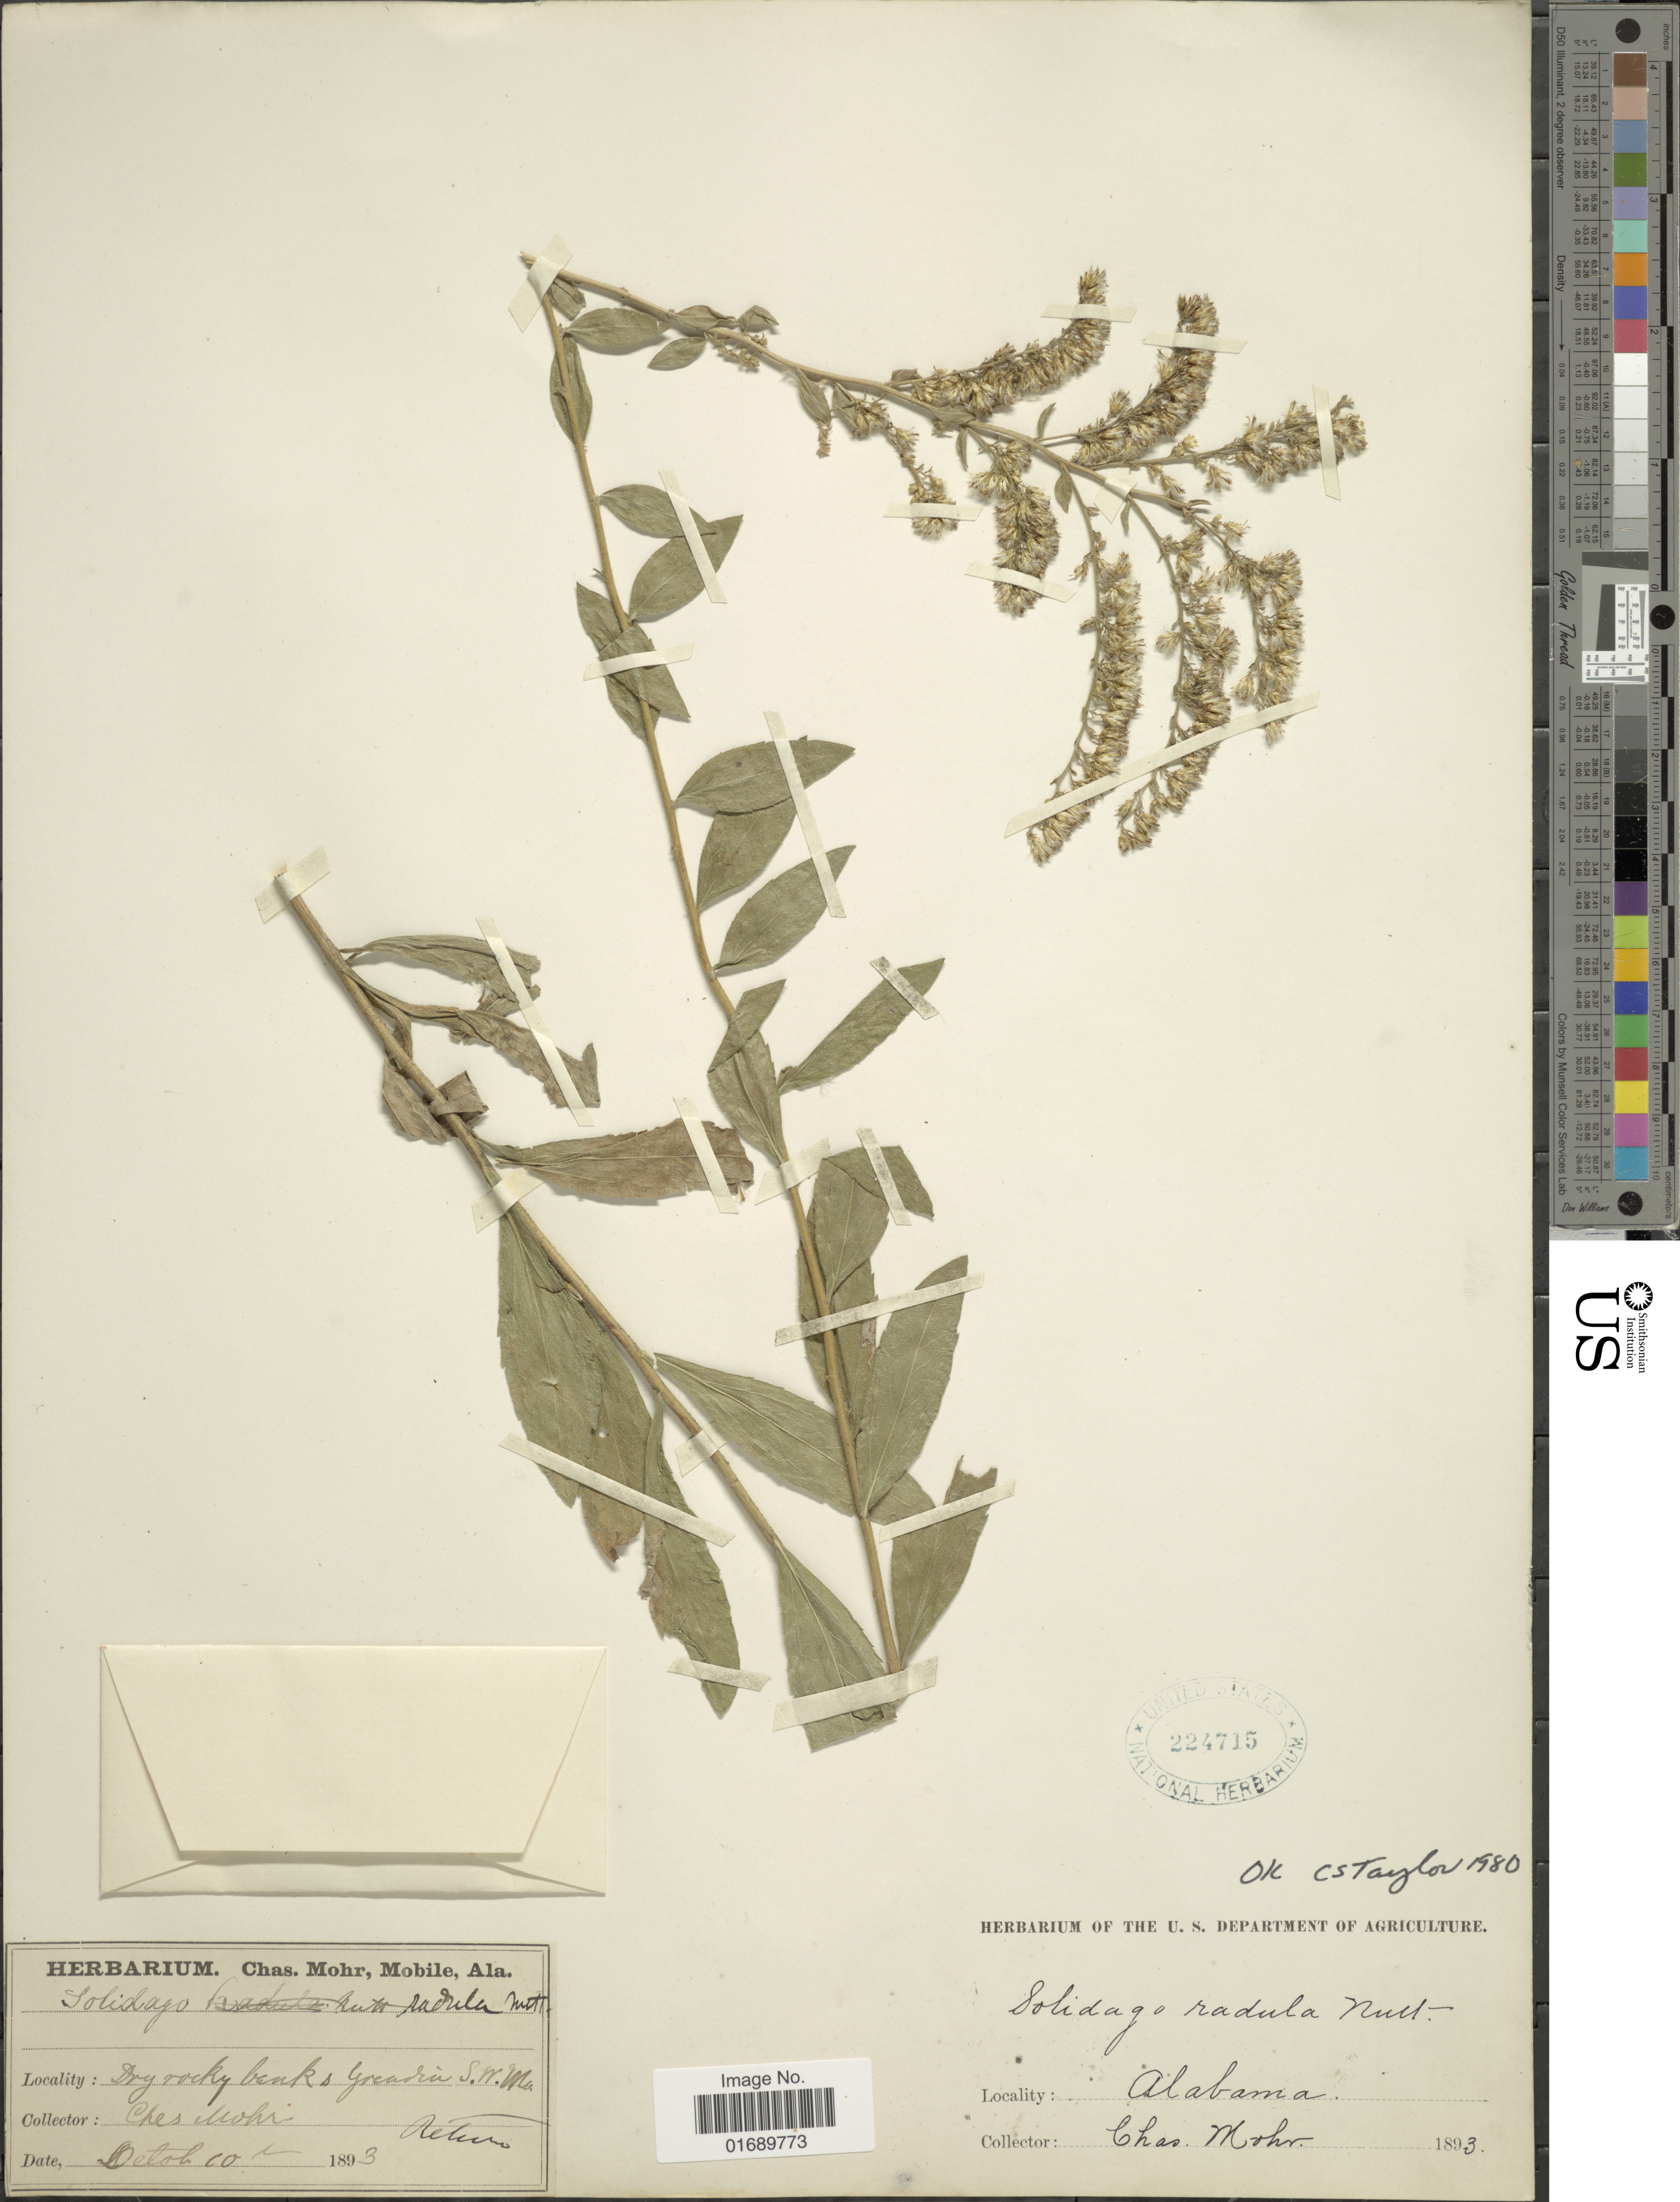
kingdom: Plantae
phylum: Tracheophyta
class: Magnoliopsida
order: Asterales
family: Asteraceae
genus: Solidago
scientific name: Solidago radula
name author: Nutt.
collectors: Mohr, C. T. (herbarium)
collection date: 1893-10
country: United States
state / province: Missouri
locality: Dry rocky banks Grandin, S.W. Mo.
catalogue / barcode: US 224715